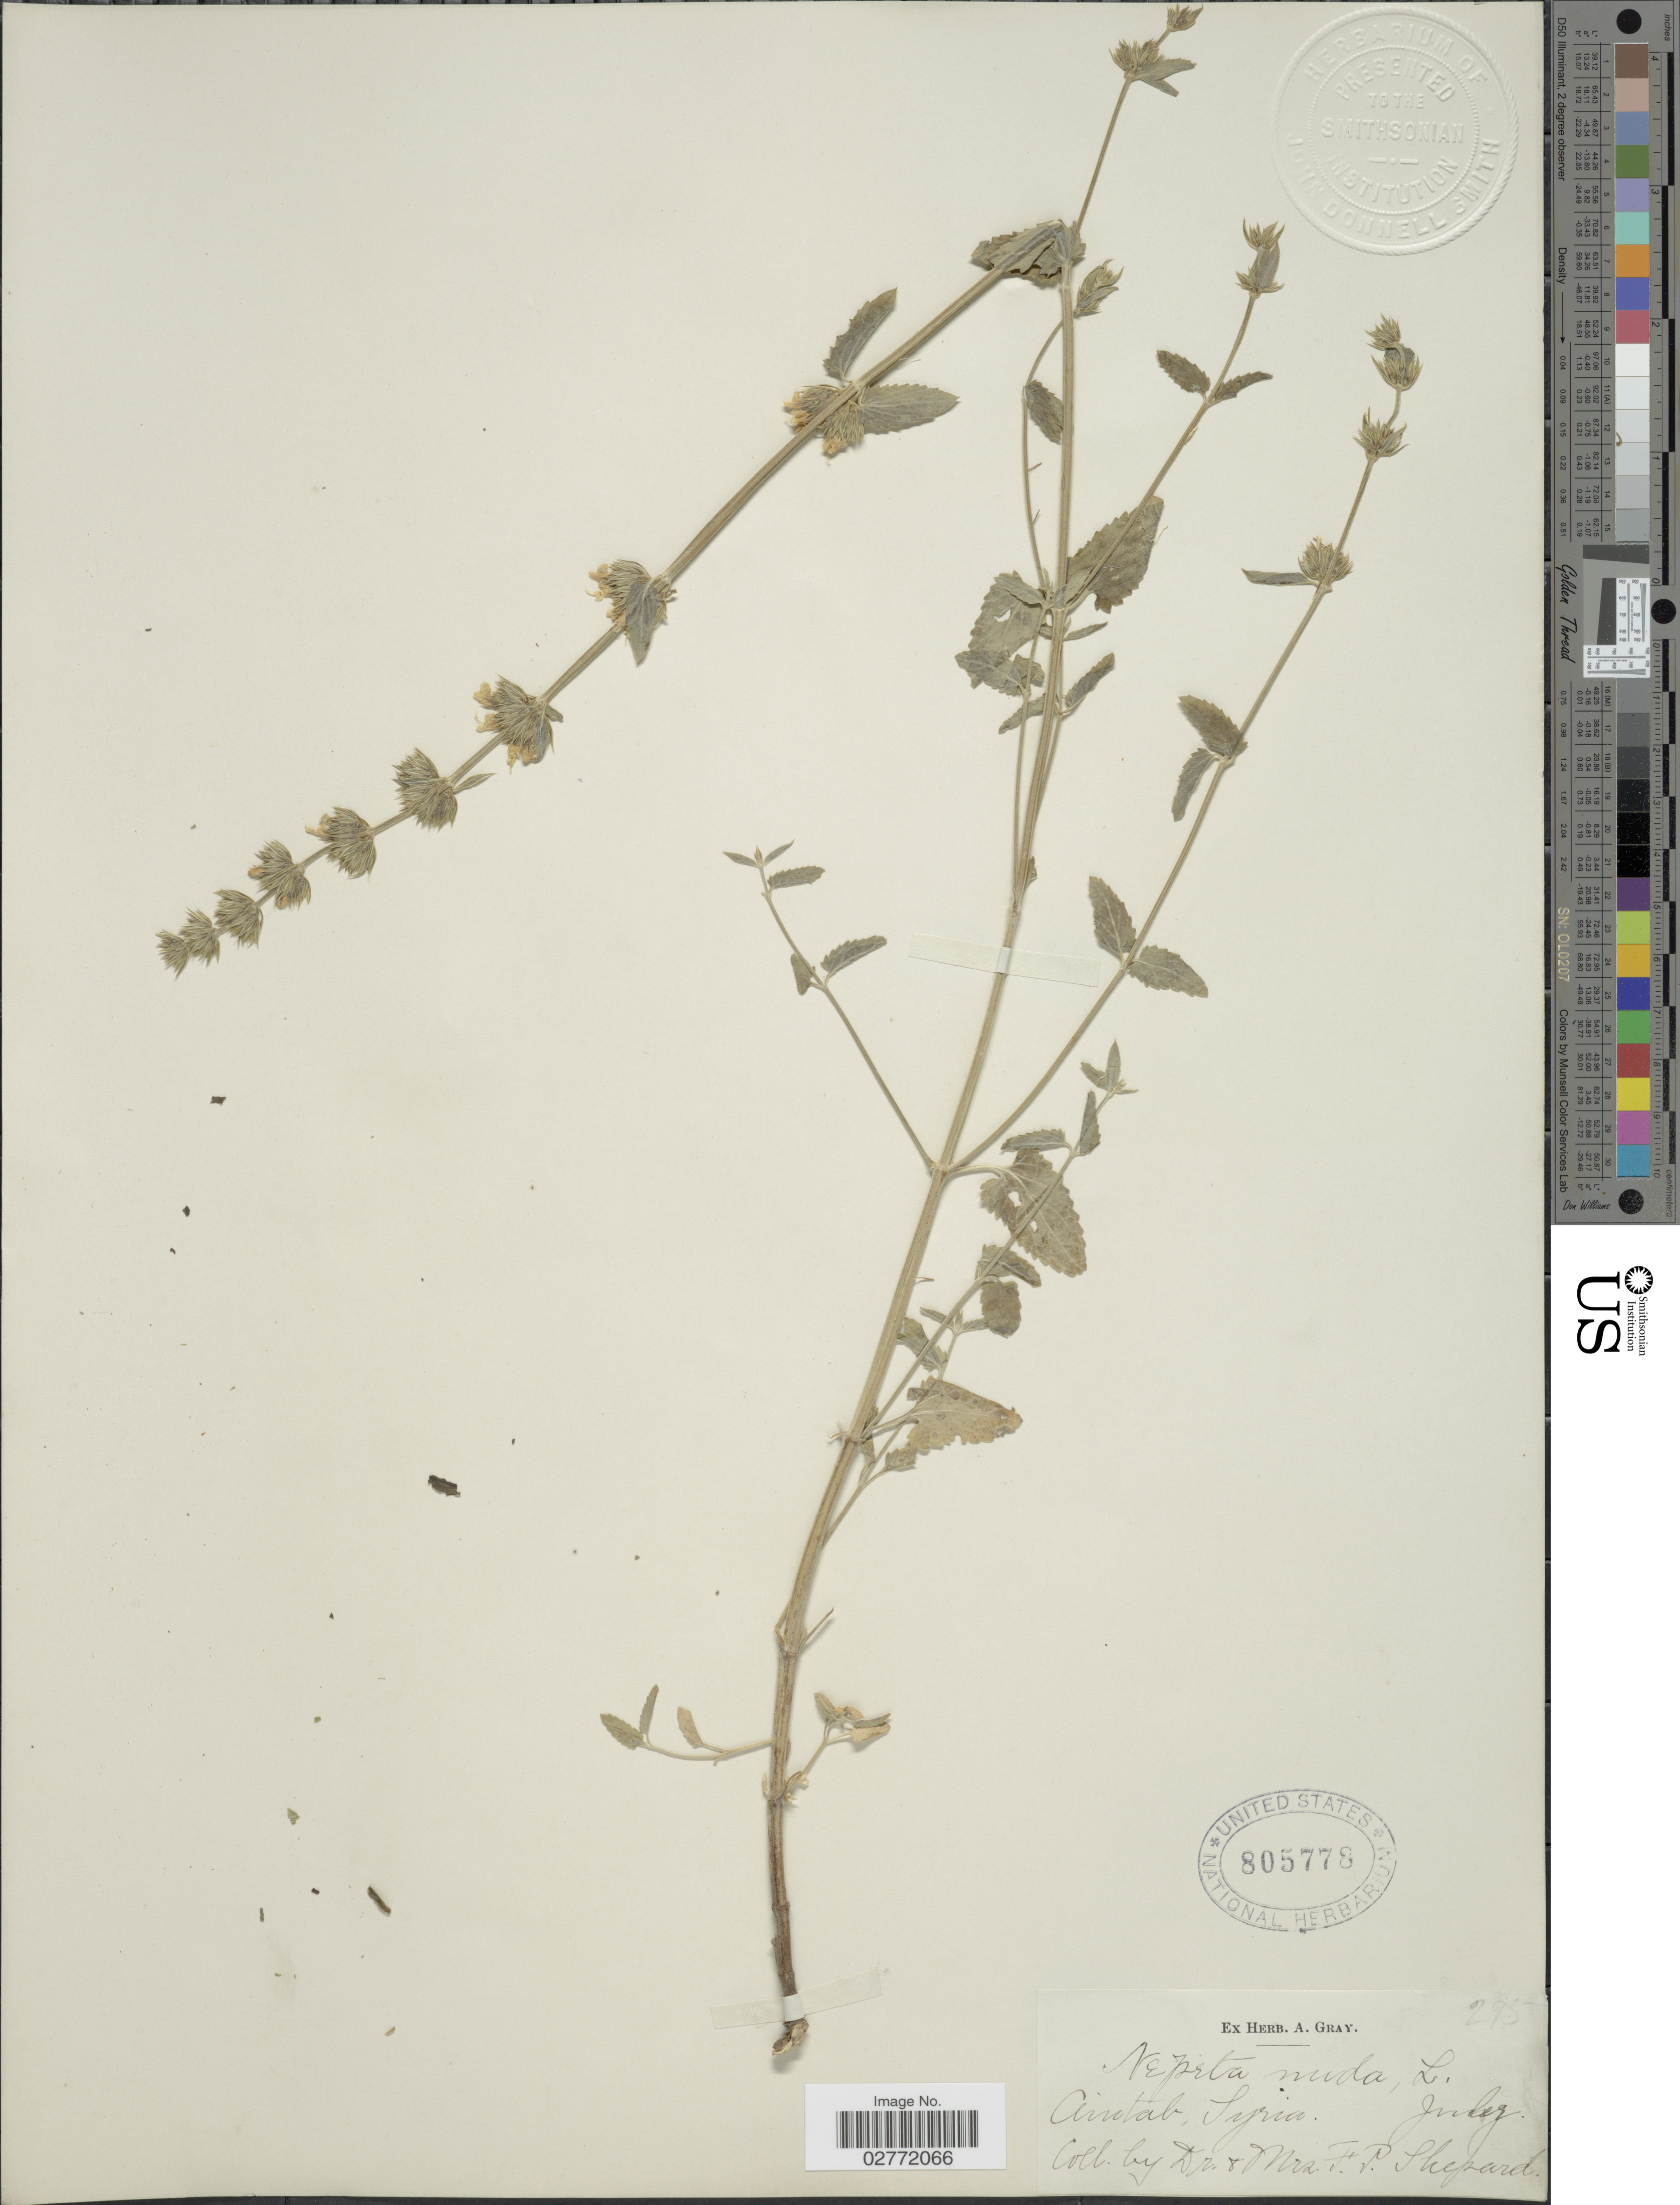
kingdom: Plantae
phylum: Tracheophyta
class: Magnoliopsida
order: Lamiales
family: Lamiaceae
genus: Nepeta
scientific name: Nepeta nuda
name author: L.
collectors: F. P. Shepard & Mrs. Shepard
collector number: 295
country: Syria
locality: Aintab [interpreted]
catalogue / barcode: US 805778